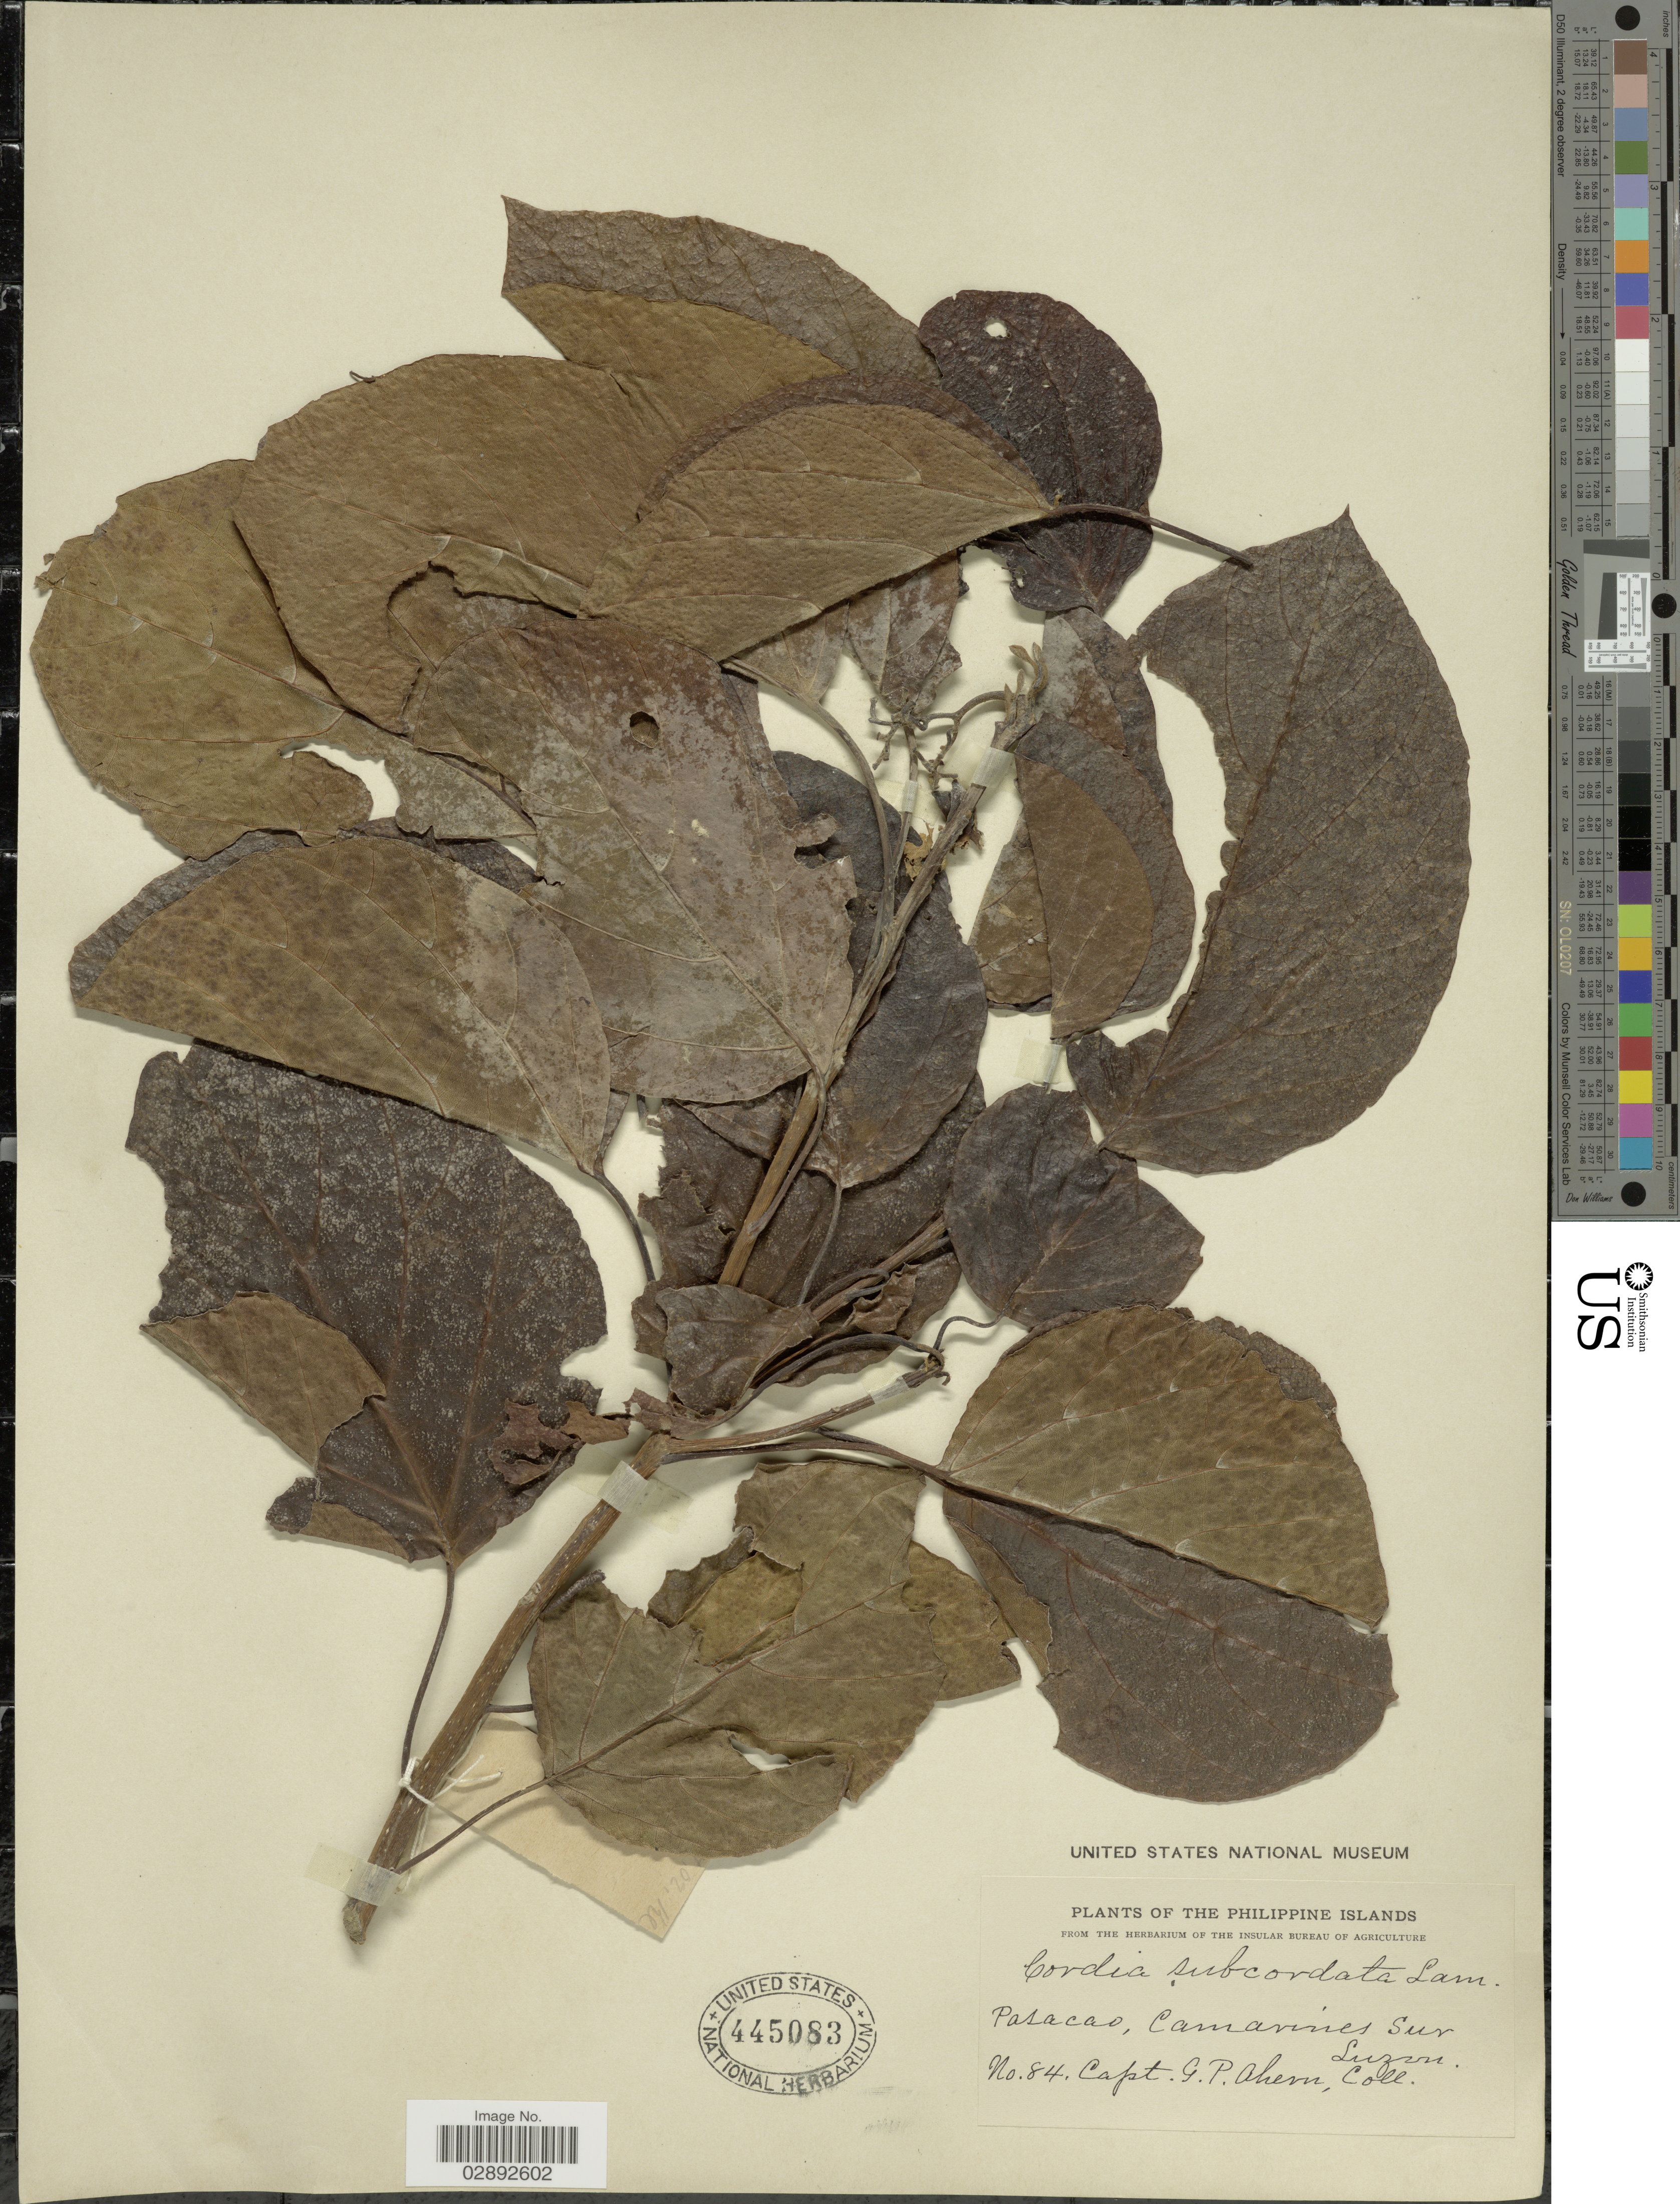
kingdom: Plantae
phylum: Tracheophyta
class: Magnoliopsida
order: Boraginales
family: Cordiaceae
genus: Cordia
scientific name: Cordia subcordata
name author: Lam.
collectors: G. Ahern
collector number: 84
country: Philippines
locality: Pasacao, Camarines Sur. Luzon.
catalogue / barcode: US 445083